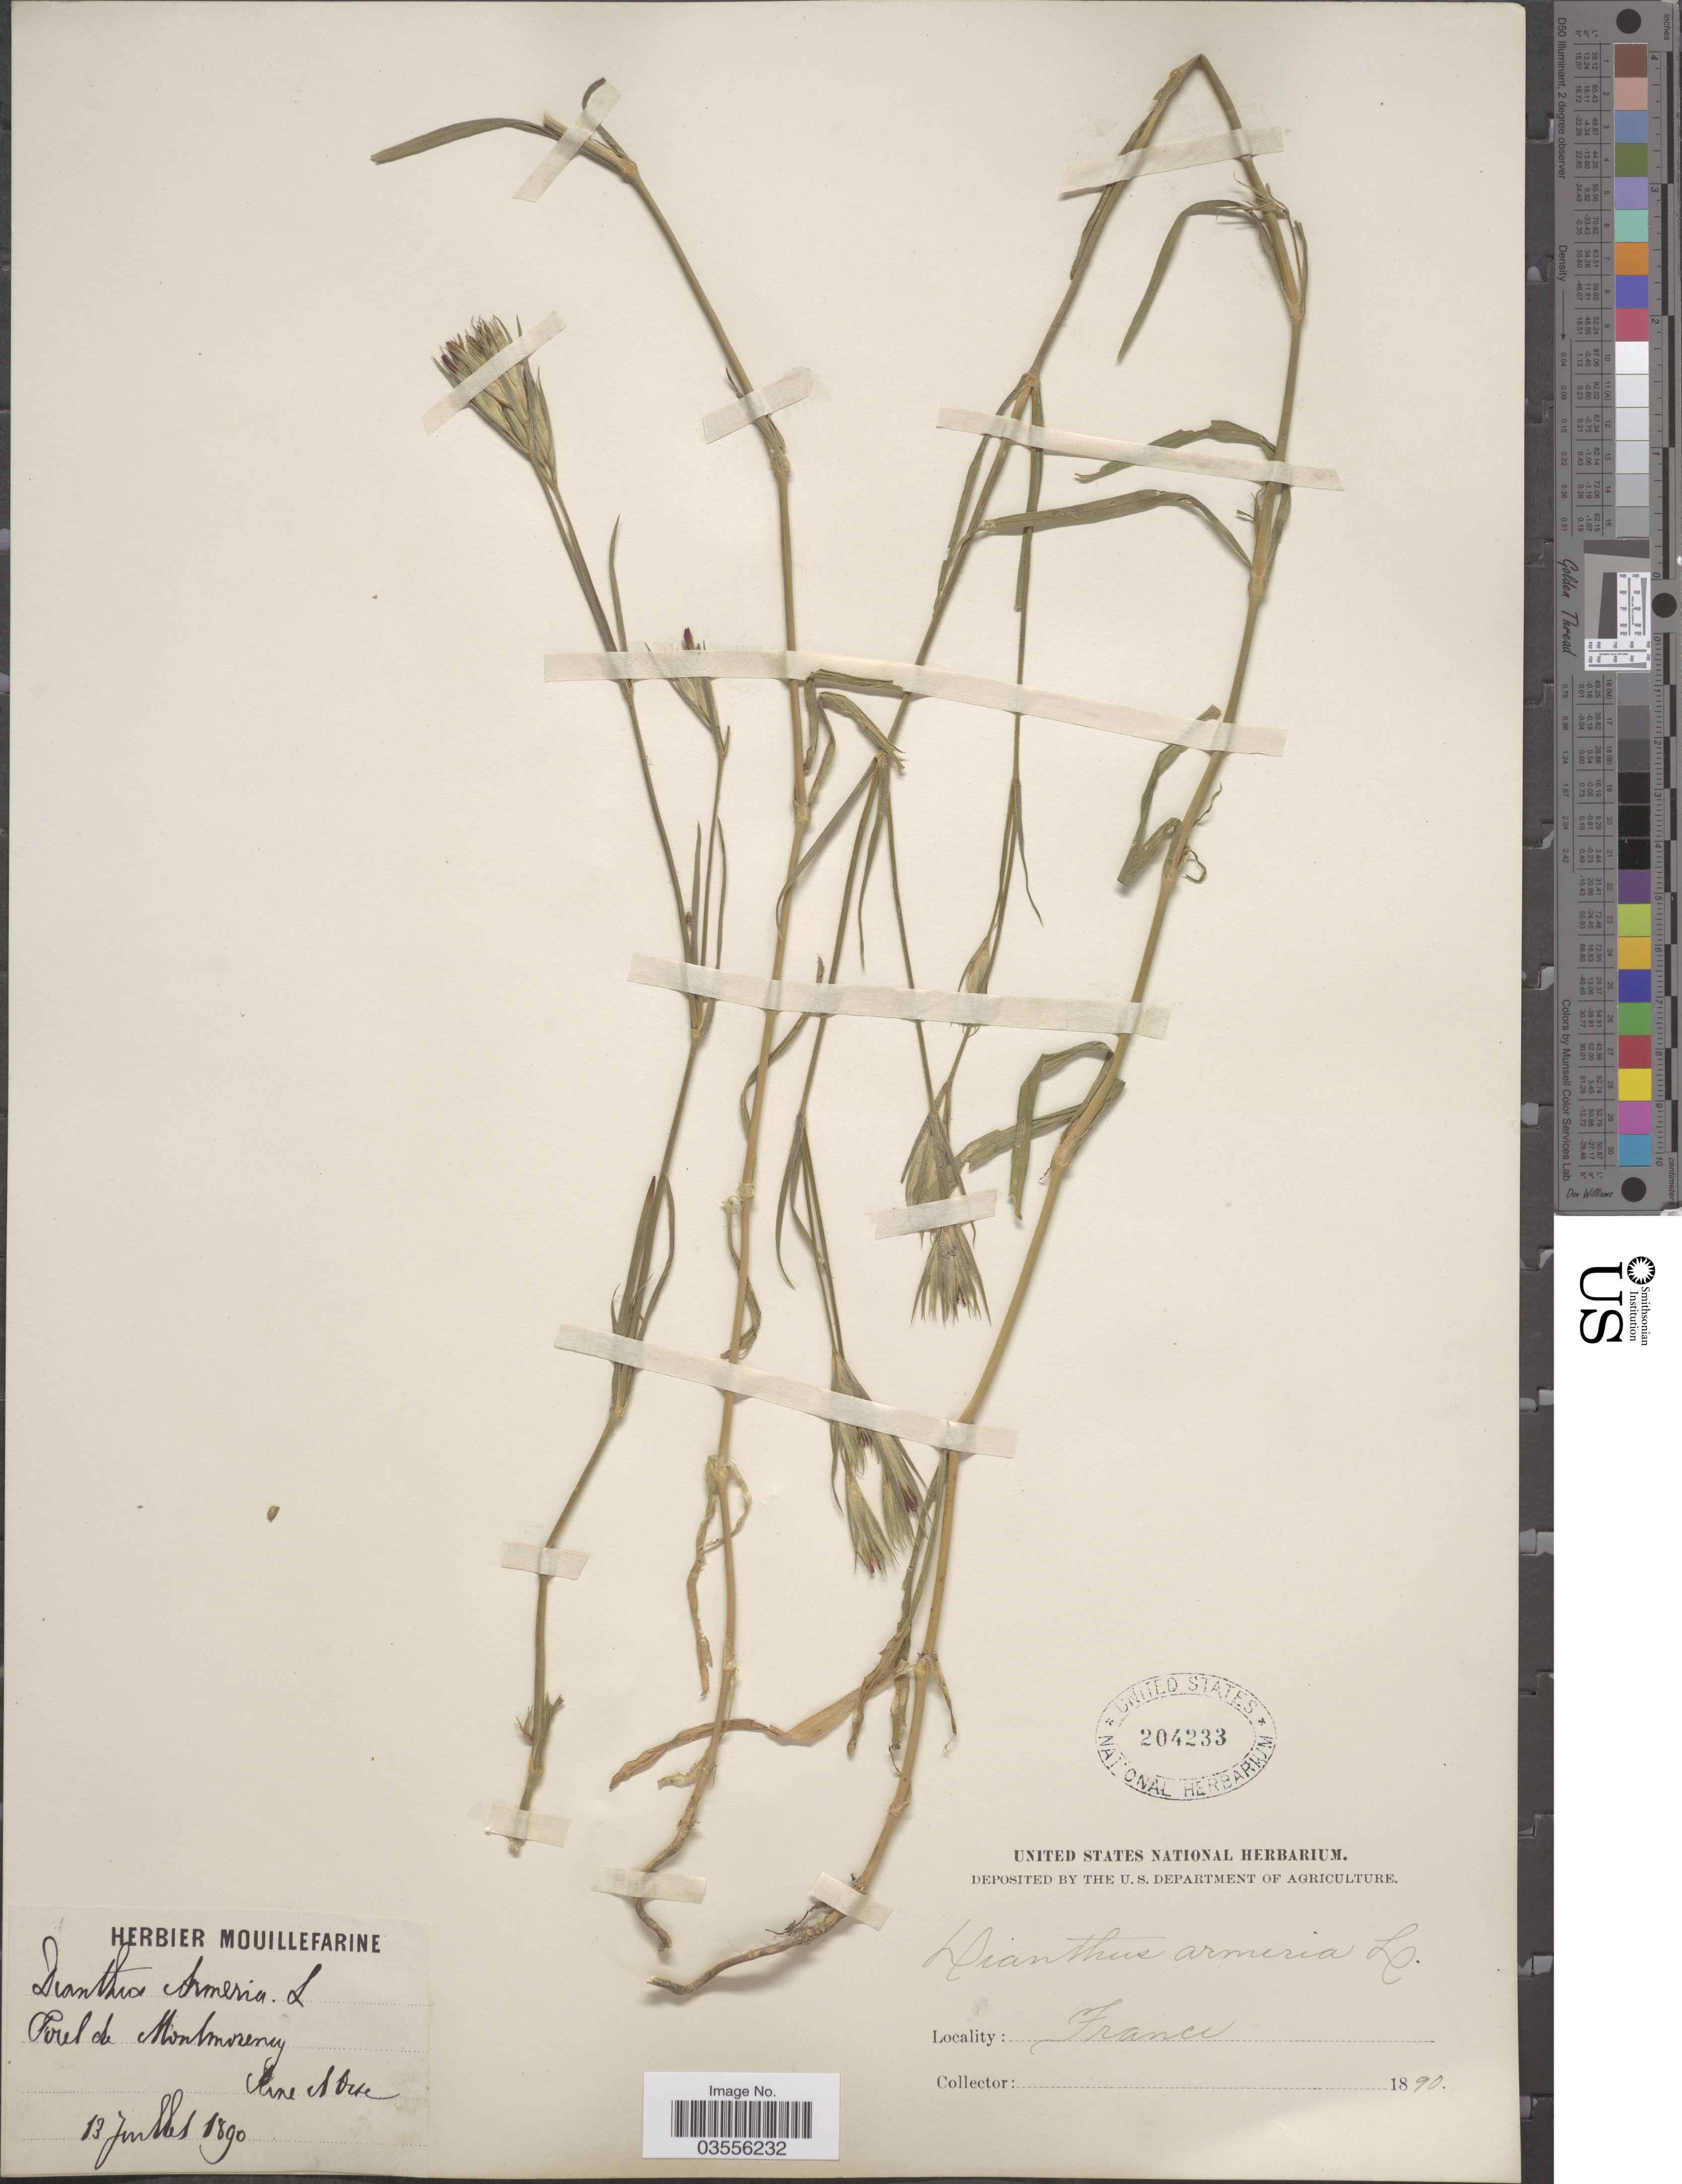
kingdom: Plantae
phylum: Tracheophyta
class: Magnoliopsida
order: Caryophyllales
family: Caryophyllaceae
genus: Dianthus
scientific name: Dianthus arenarius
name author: L.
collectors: ex herb. Mouillefarine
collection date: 1890-07-13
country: France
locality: Forest de Montmorency Seine et Oise.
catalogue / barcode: US 204233